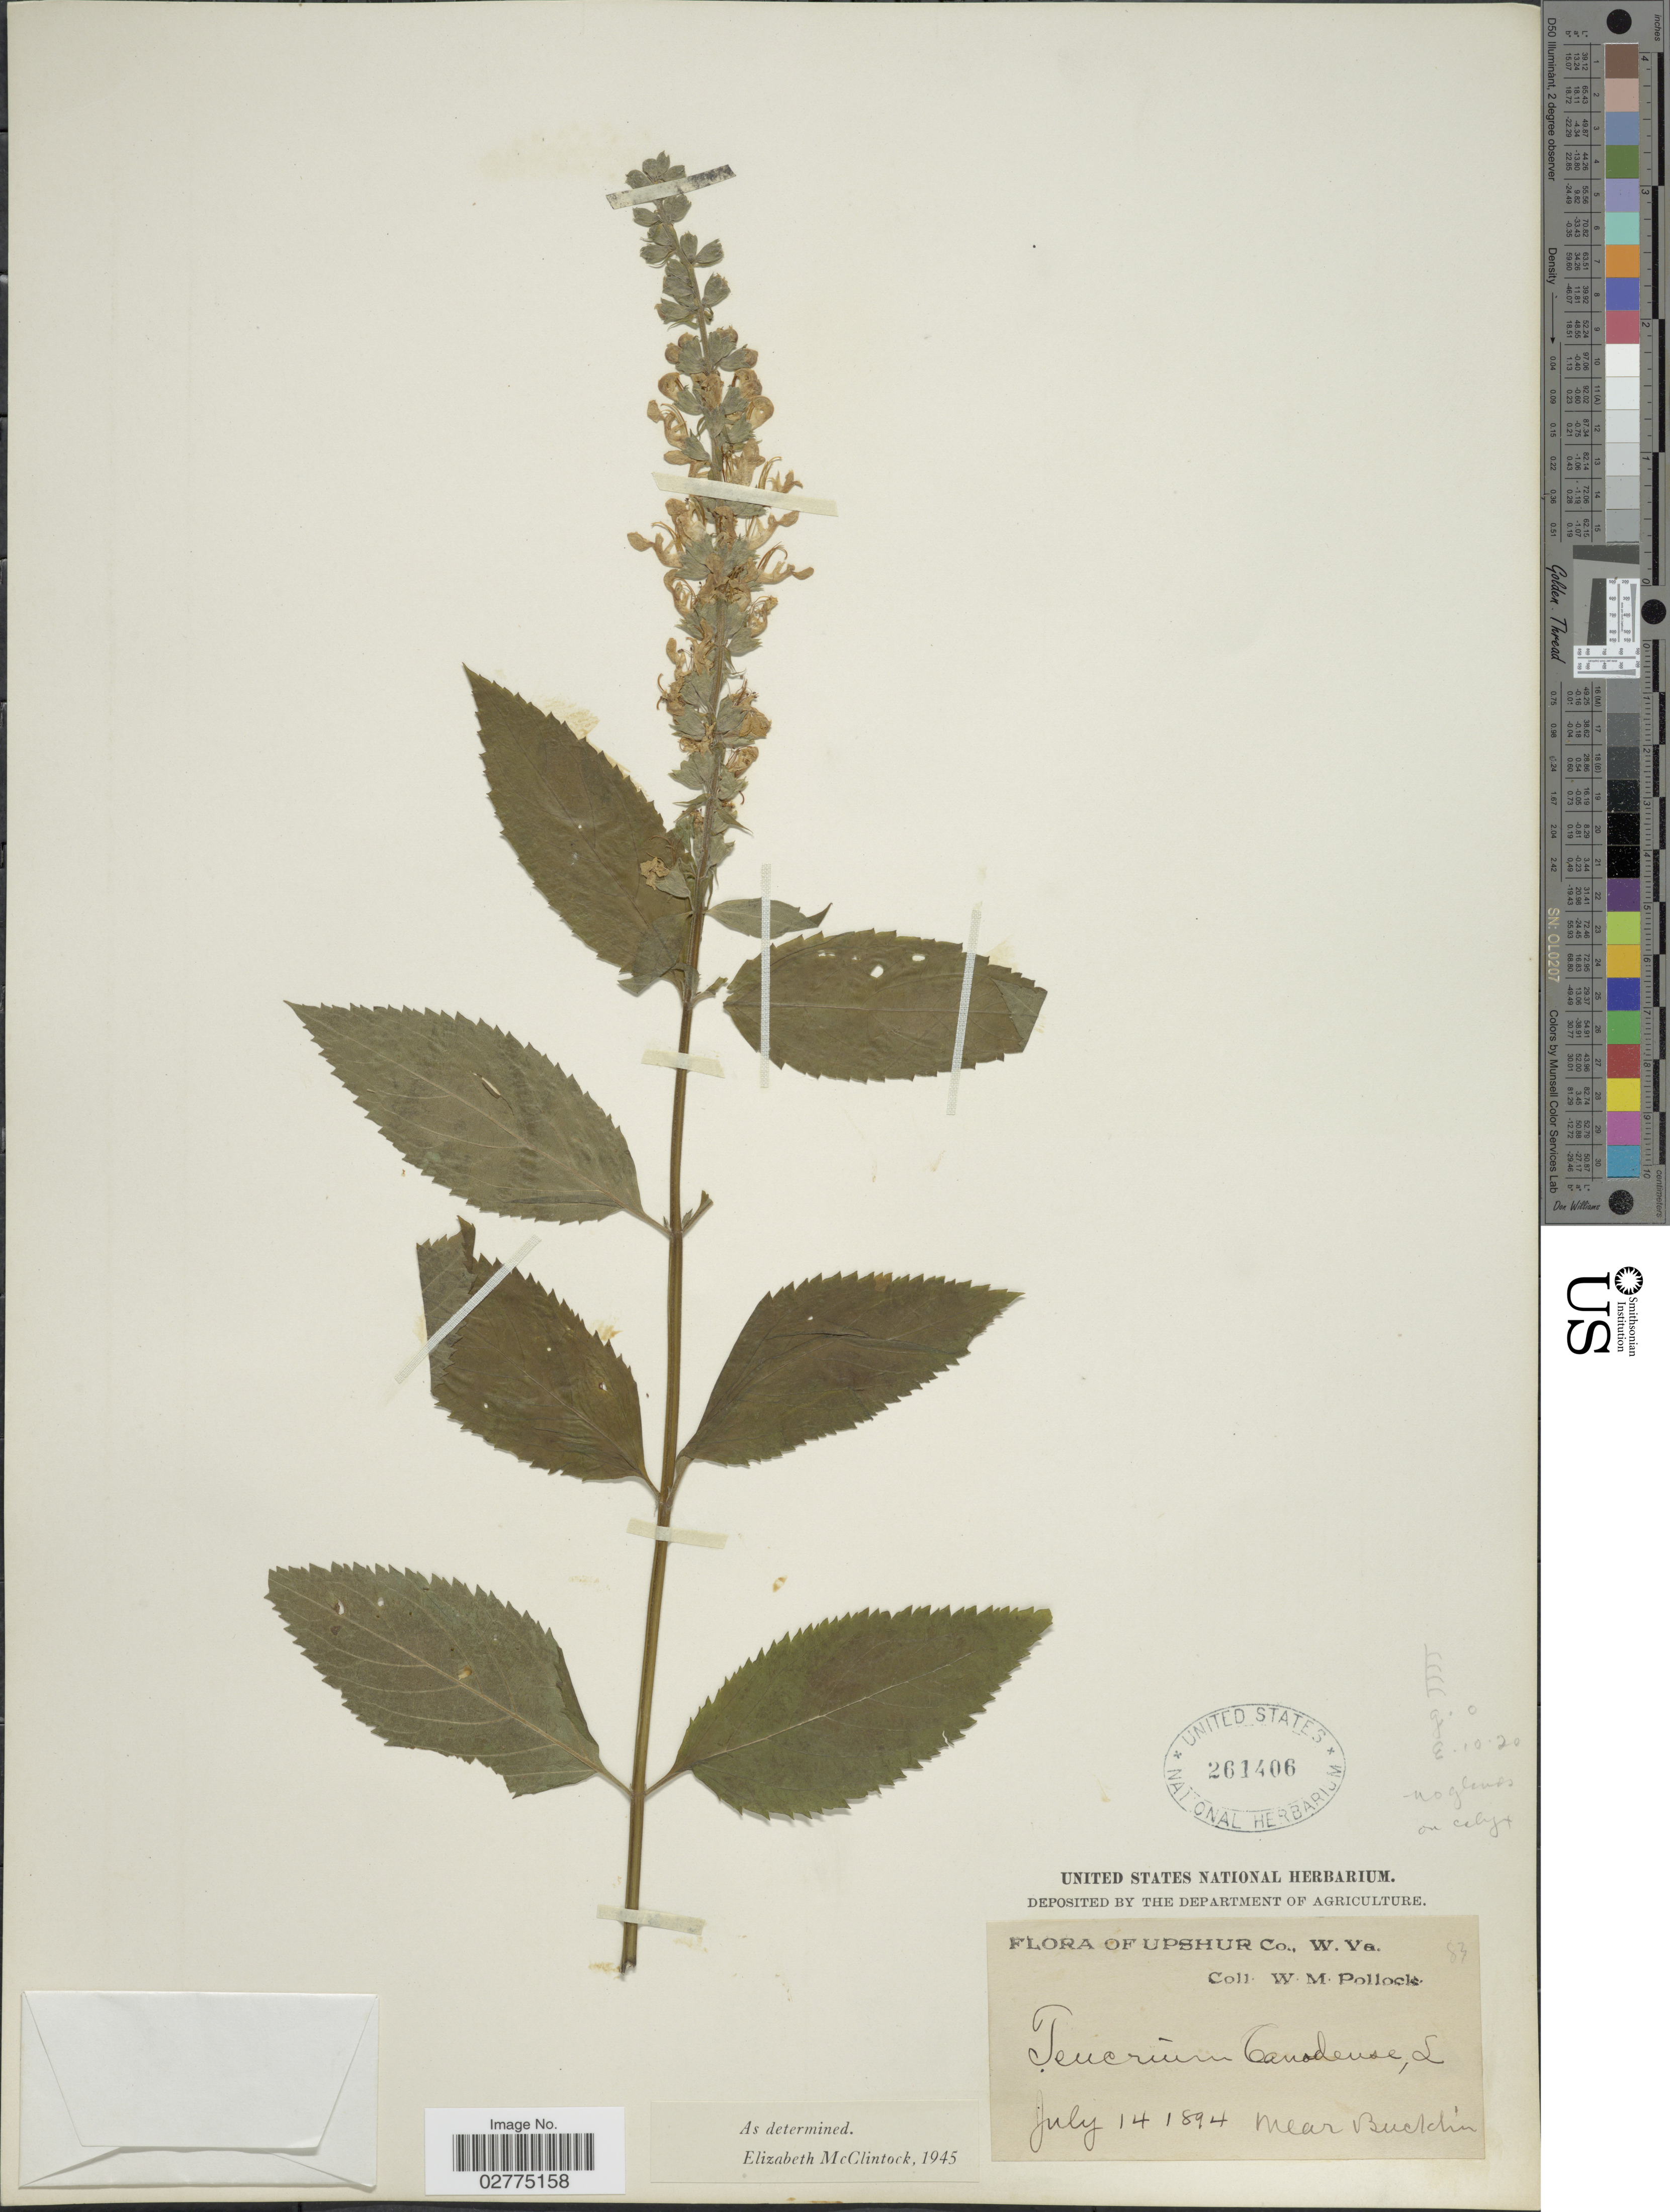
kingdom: Plantae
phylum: Tracheophyta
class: Magnoliopsida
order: Lamiales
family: Lamiaceae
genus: Teucrium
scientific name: Teucrium canadense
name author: L.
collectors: W. M. Pollock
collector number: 83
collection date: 1894-07-14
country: United States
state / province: West Virginia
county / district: Upshur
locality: W. Va.near Butchin.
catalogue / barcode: US 261406